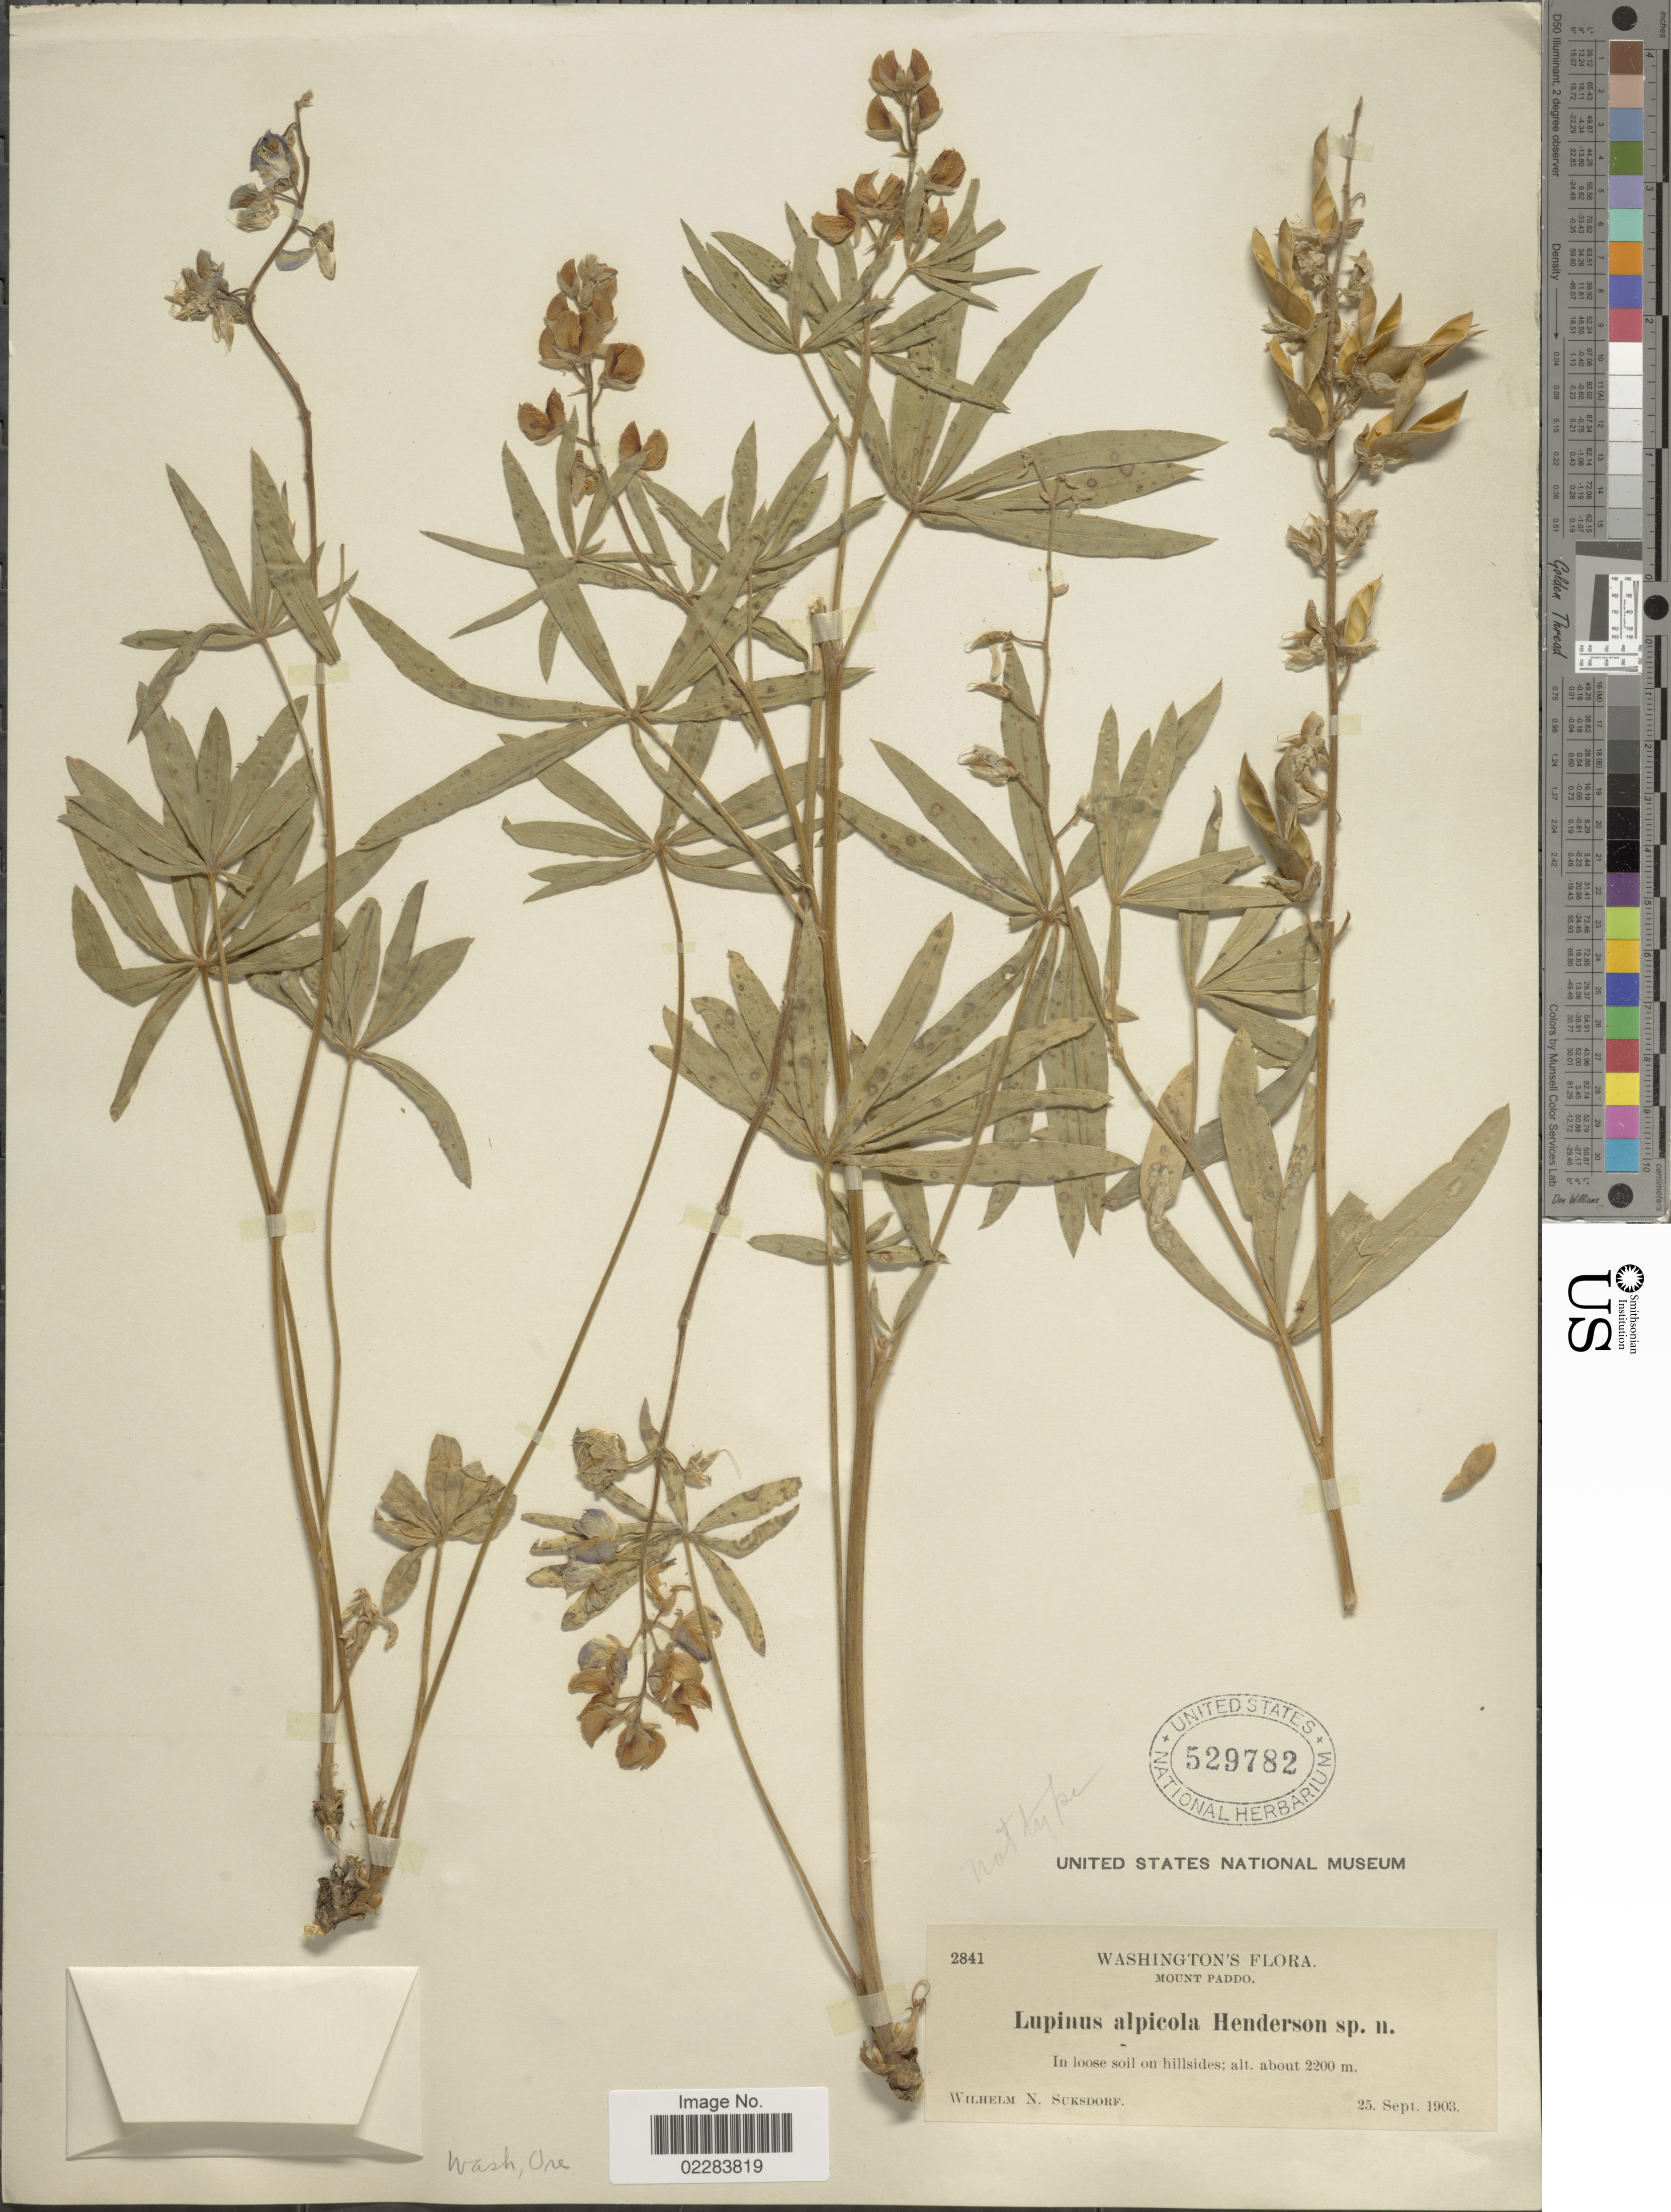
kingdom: Plantae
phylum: Tracheophyta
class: Magnoliopsida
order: Fabales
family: Fabaceae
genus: Lupinus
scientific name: Lupinus alpicola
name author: L.F. Hend. ex Piper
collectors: W. N. Suksdorf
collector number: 2741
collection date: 1903-09-25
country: United States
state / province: Washington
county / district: Skamania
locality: Mount Paddo. In loose soil on hillsides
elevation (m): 2200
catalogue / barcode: US 529782